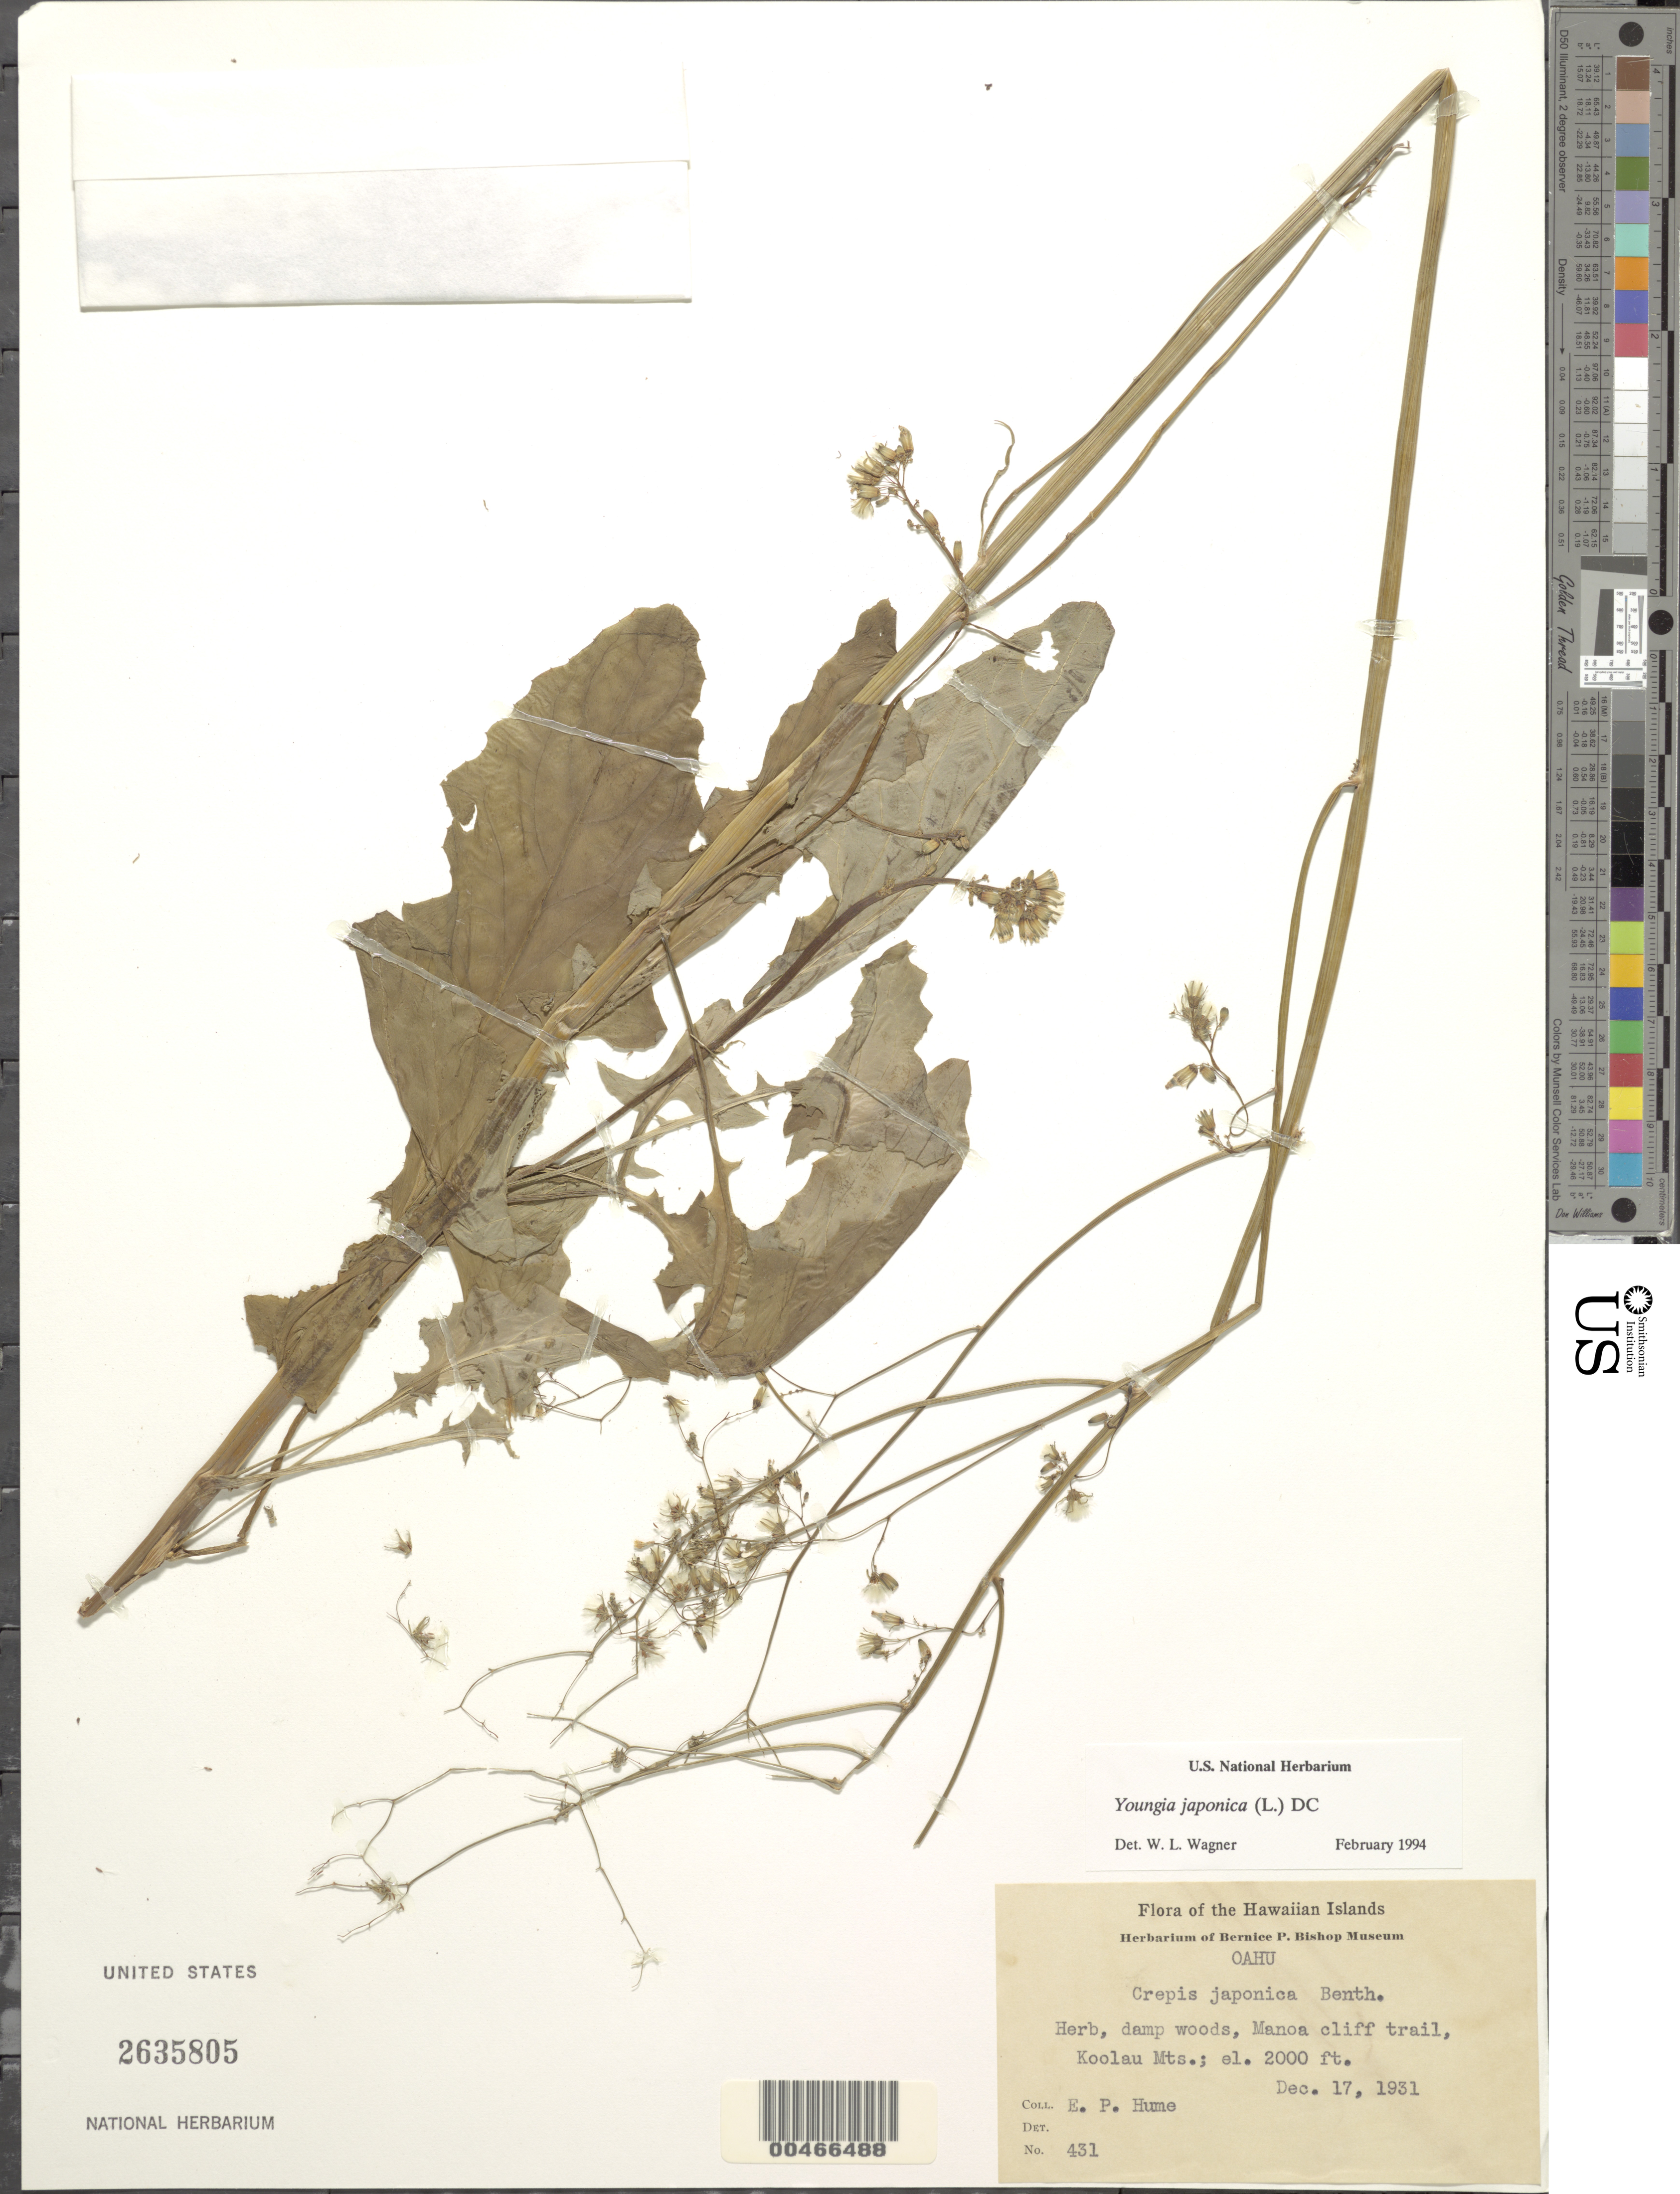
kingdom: Plantae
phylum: Tracheophyta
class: Magnoliopsida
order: Asterales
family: Asteraceae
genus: Youngia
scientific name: Youngia japonica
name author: (L.) DC.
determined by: Wagner, W. L., (BOT), Smithsonian Institution - National Museum of Natural History (UNITED STATES)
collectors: E. Hume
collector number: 431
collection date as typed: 17 Dec 1931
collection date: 1931-12-17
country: United States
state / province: Hawaii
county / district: Honolulu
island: Oahu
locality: Manoa cliff trail, Koolau Mts.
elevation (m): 610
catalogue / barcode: US 2635805